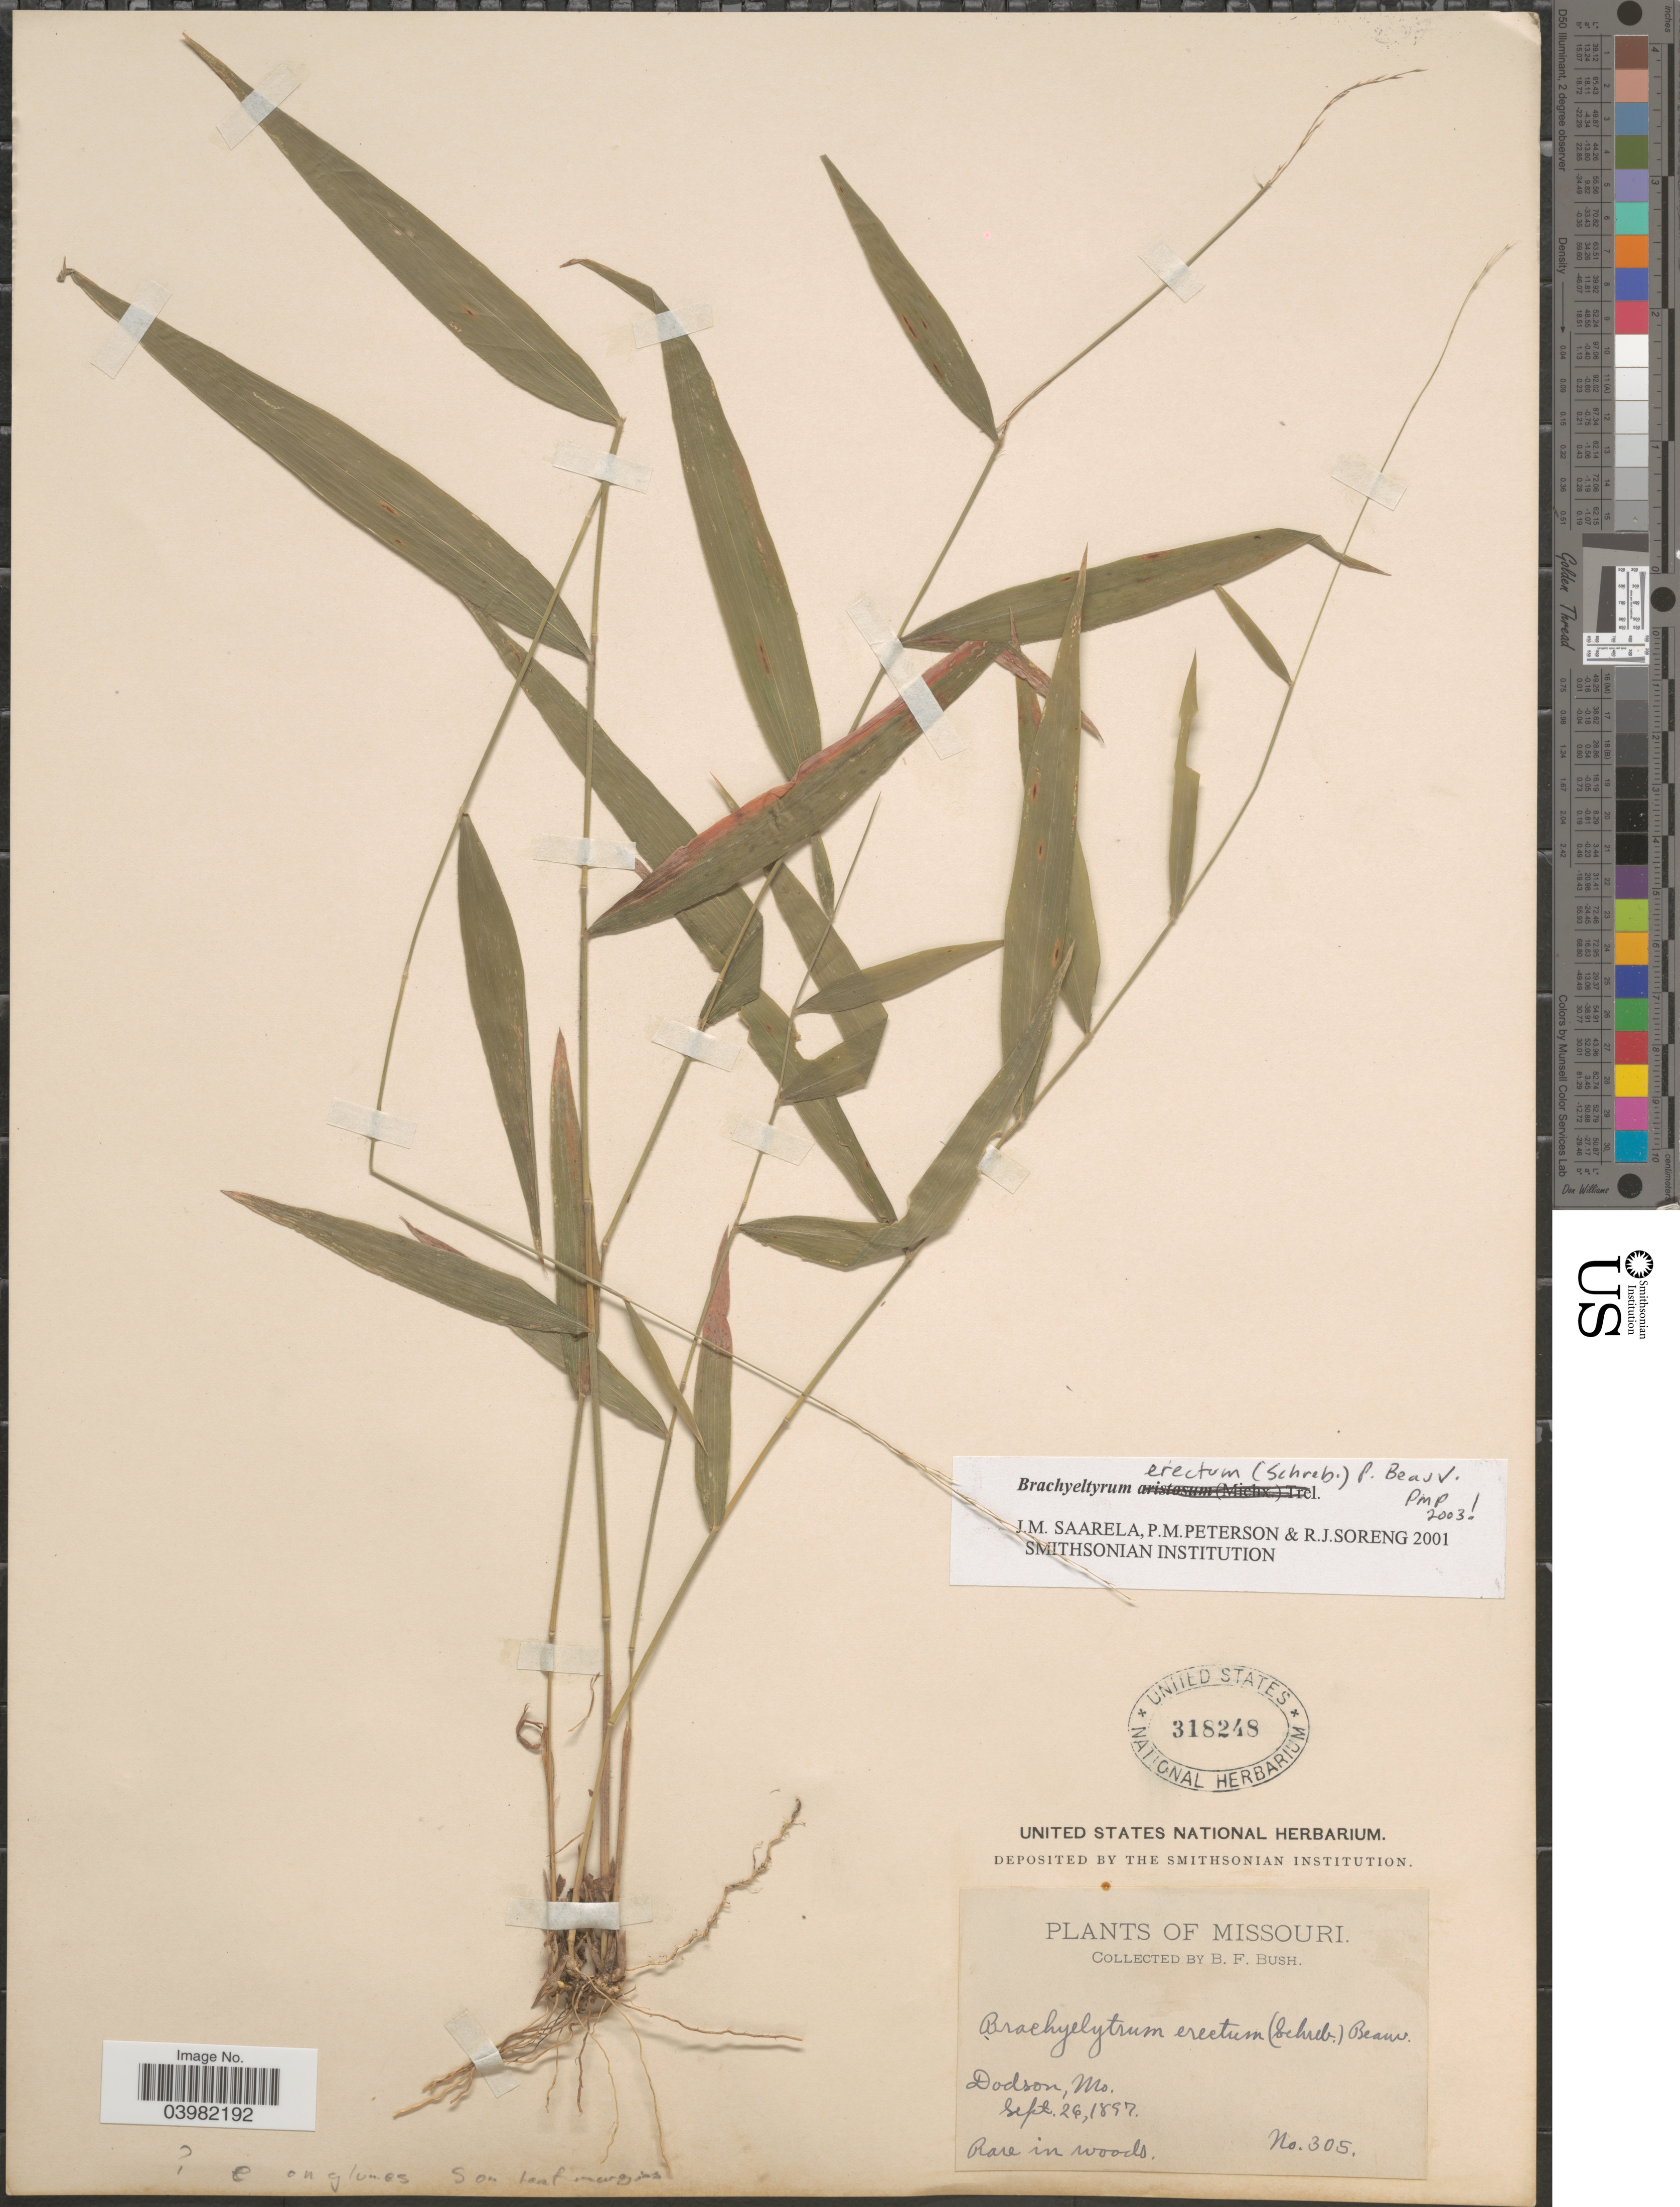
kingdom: Plantae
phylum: Tracheophyta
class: Liliopsida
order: Poales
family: Poaceae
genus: Brachyelytrum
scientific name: Brachyelytrum erectum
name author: (Schreb.) P. Beauv.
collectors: B. F. Bush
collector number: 305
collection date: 1897-09-26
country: United States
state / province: Missouri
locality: Dodson.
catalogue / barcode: US 318248